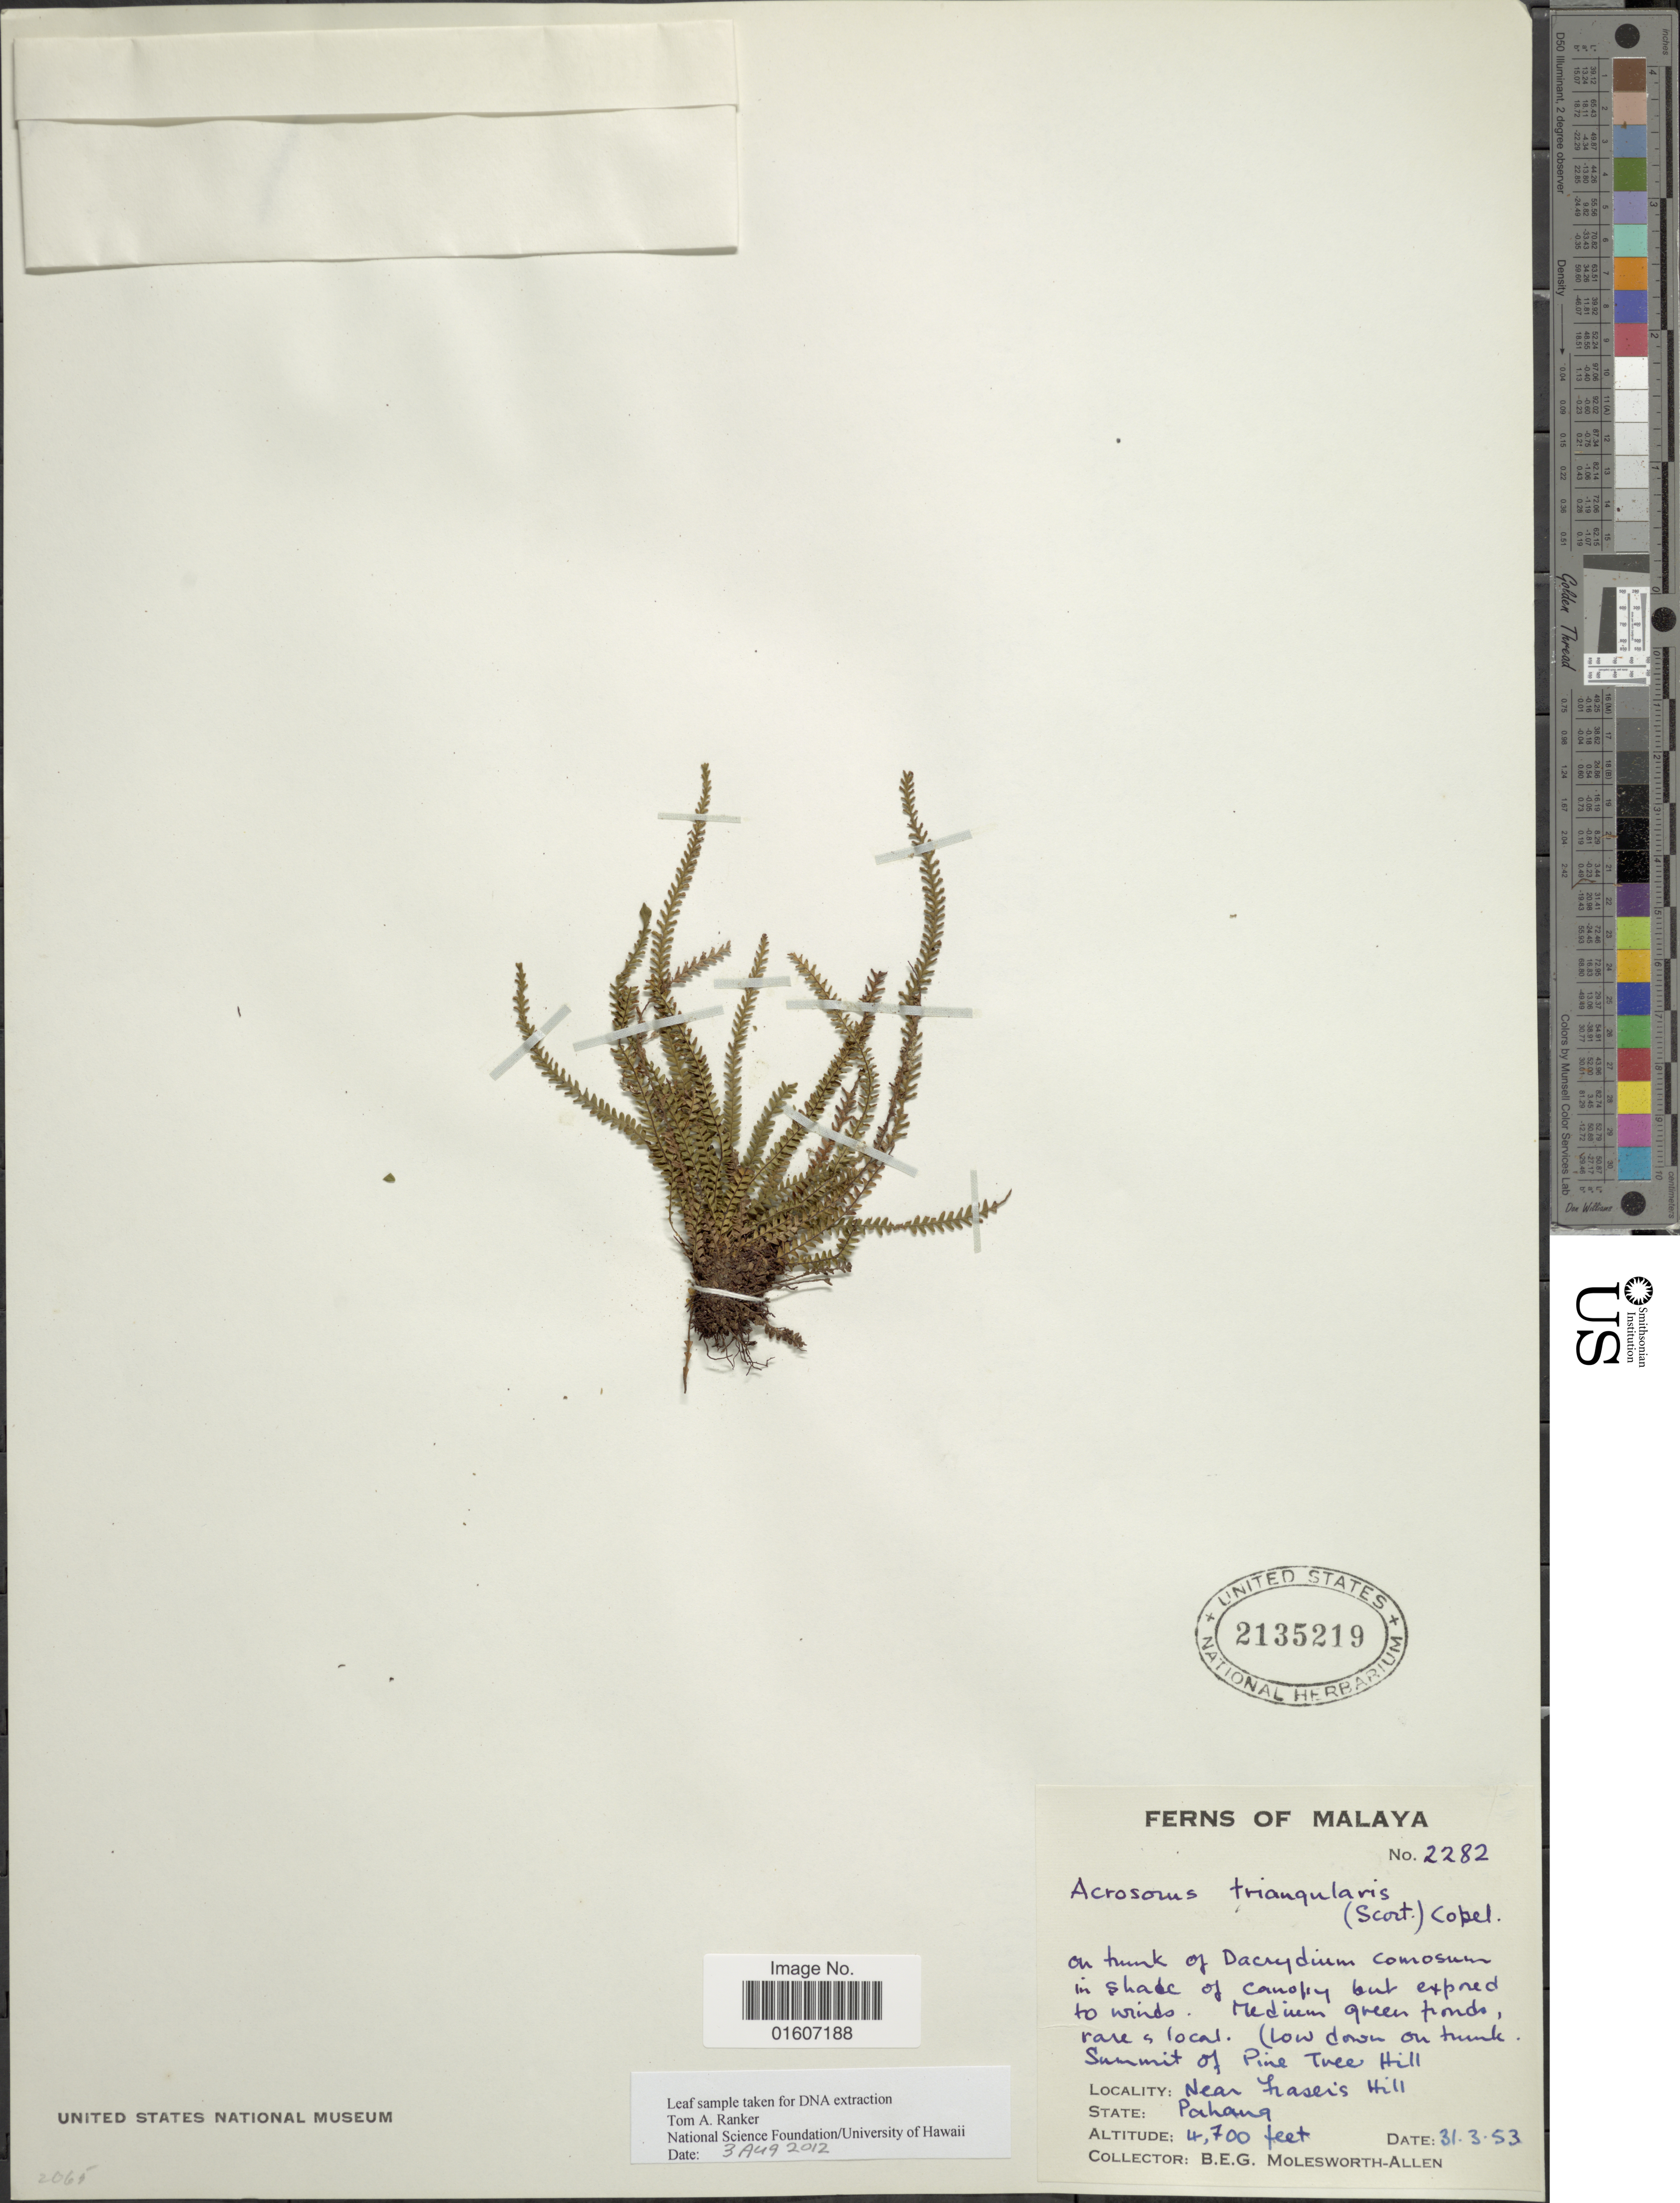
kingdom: Plantae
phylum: Tracheophyta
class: Polypodiopsida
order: Polypodiales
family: Polypodiaceae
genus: Archigrammitis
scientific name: Archigrammitis friderici-et-pauli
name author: (Christ) Parris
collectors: B. E. G. Molesworth-Allen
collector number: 2282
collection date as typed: Transcribed d/m/y: 31/3/53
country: Malaysia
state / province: Pahang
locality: Summit of Pine Tree Hill, Near Fraser's Hill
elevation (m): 1433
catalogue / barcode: US 2135219